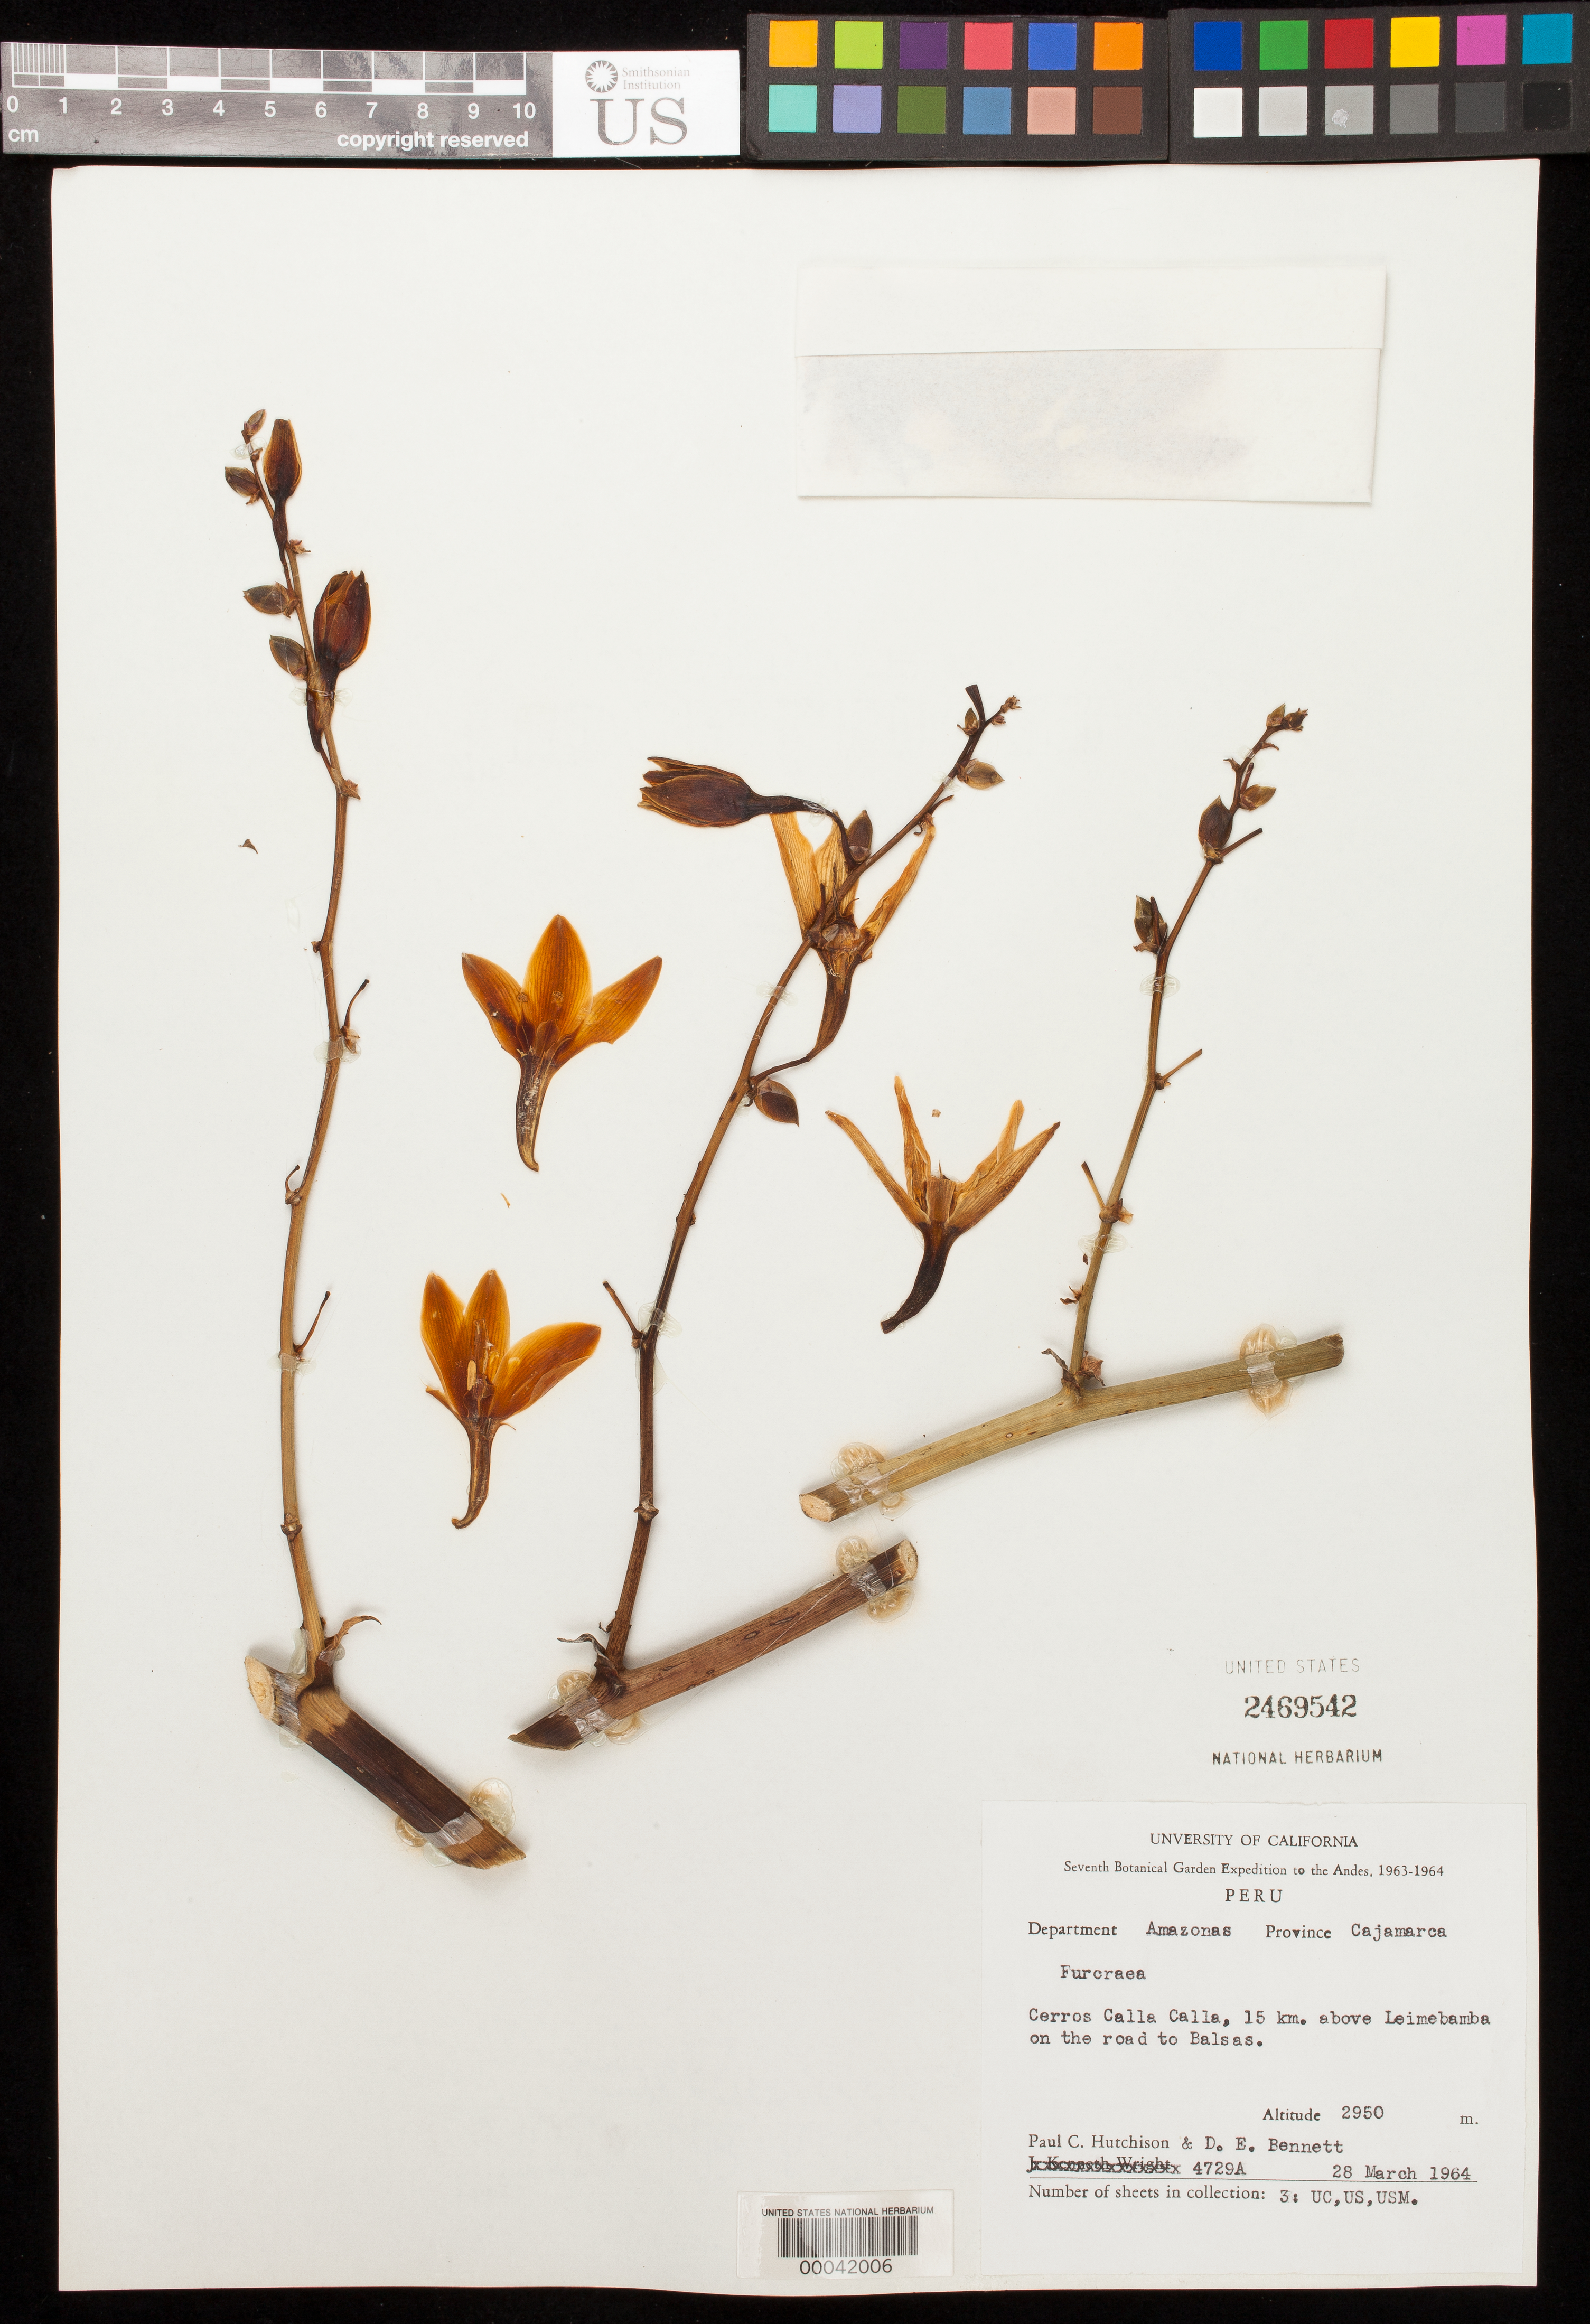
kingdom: Plantae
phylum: Tracheophyta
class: Liliopsida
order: Asparagales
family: Asparagaceae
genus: Furcraea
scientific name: Furcraea sp.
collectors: P. C. Hutchison & D. E. Bennett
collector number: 4729a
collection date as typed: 28 Mar 1964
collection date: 1964-03-28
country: Peru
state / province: Amazonas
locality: Cerros Calla-Calla, 15 km above Leimebamba on road to Balsas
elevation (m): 2950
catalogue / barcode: US 2469542